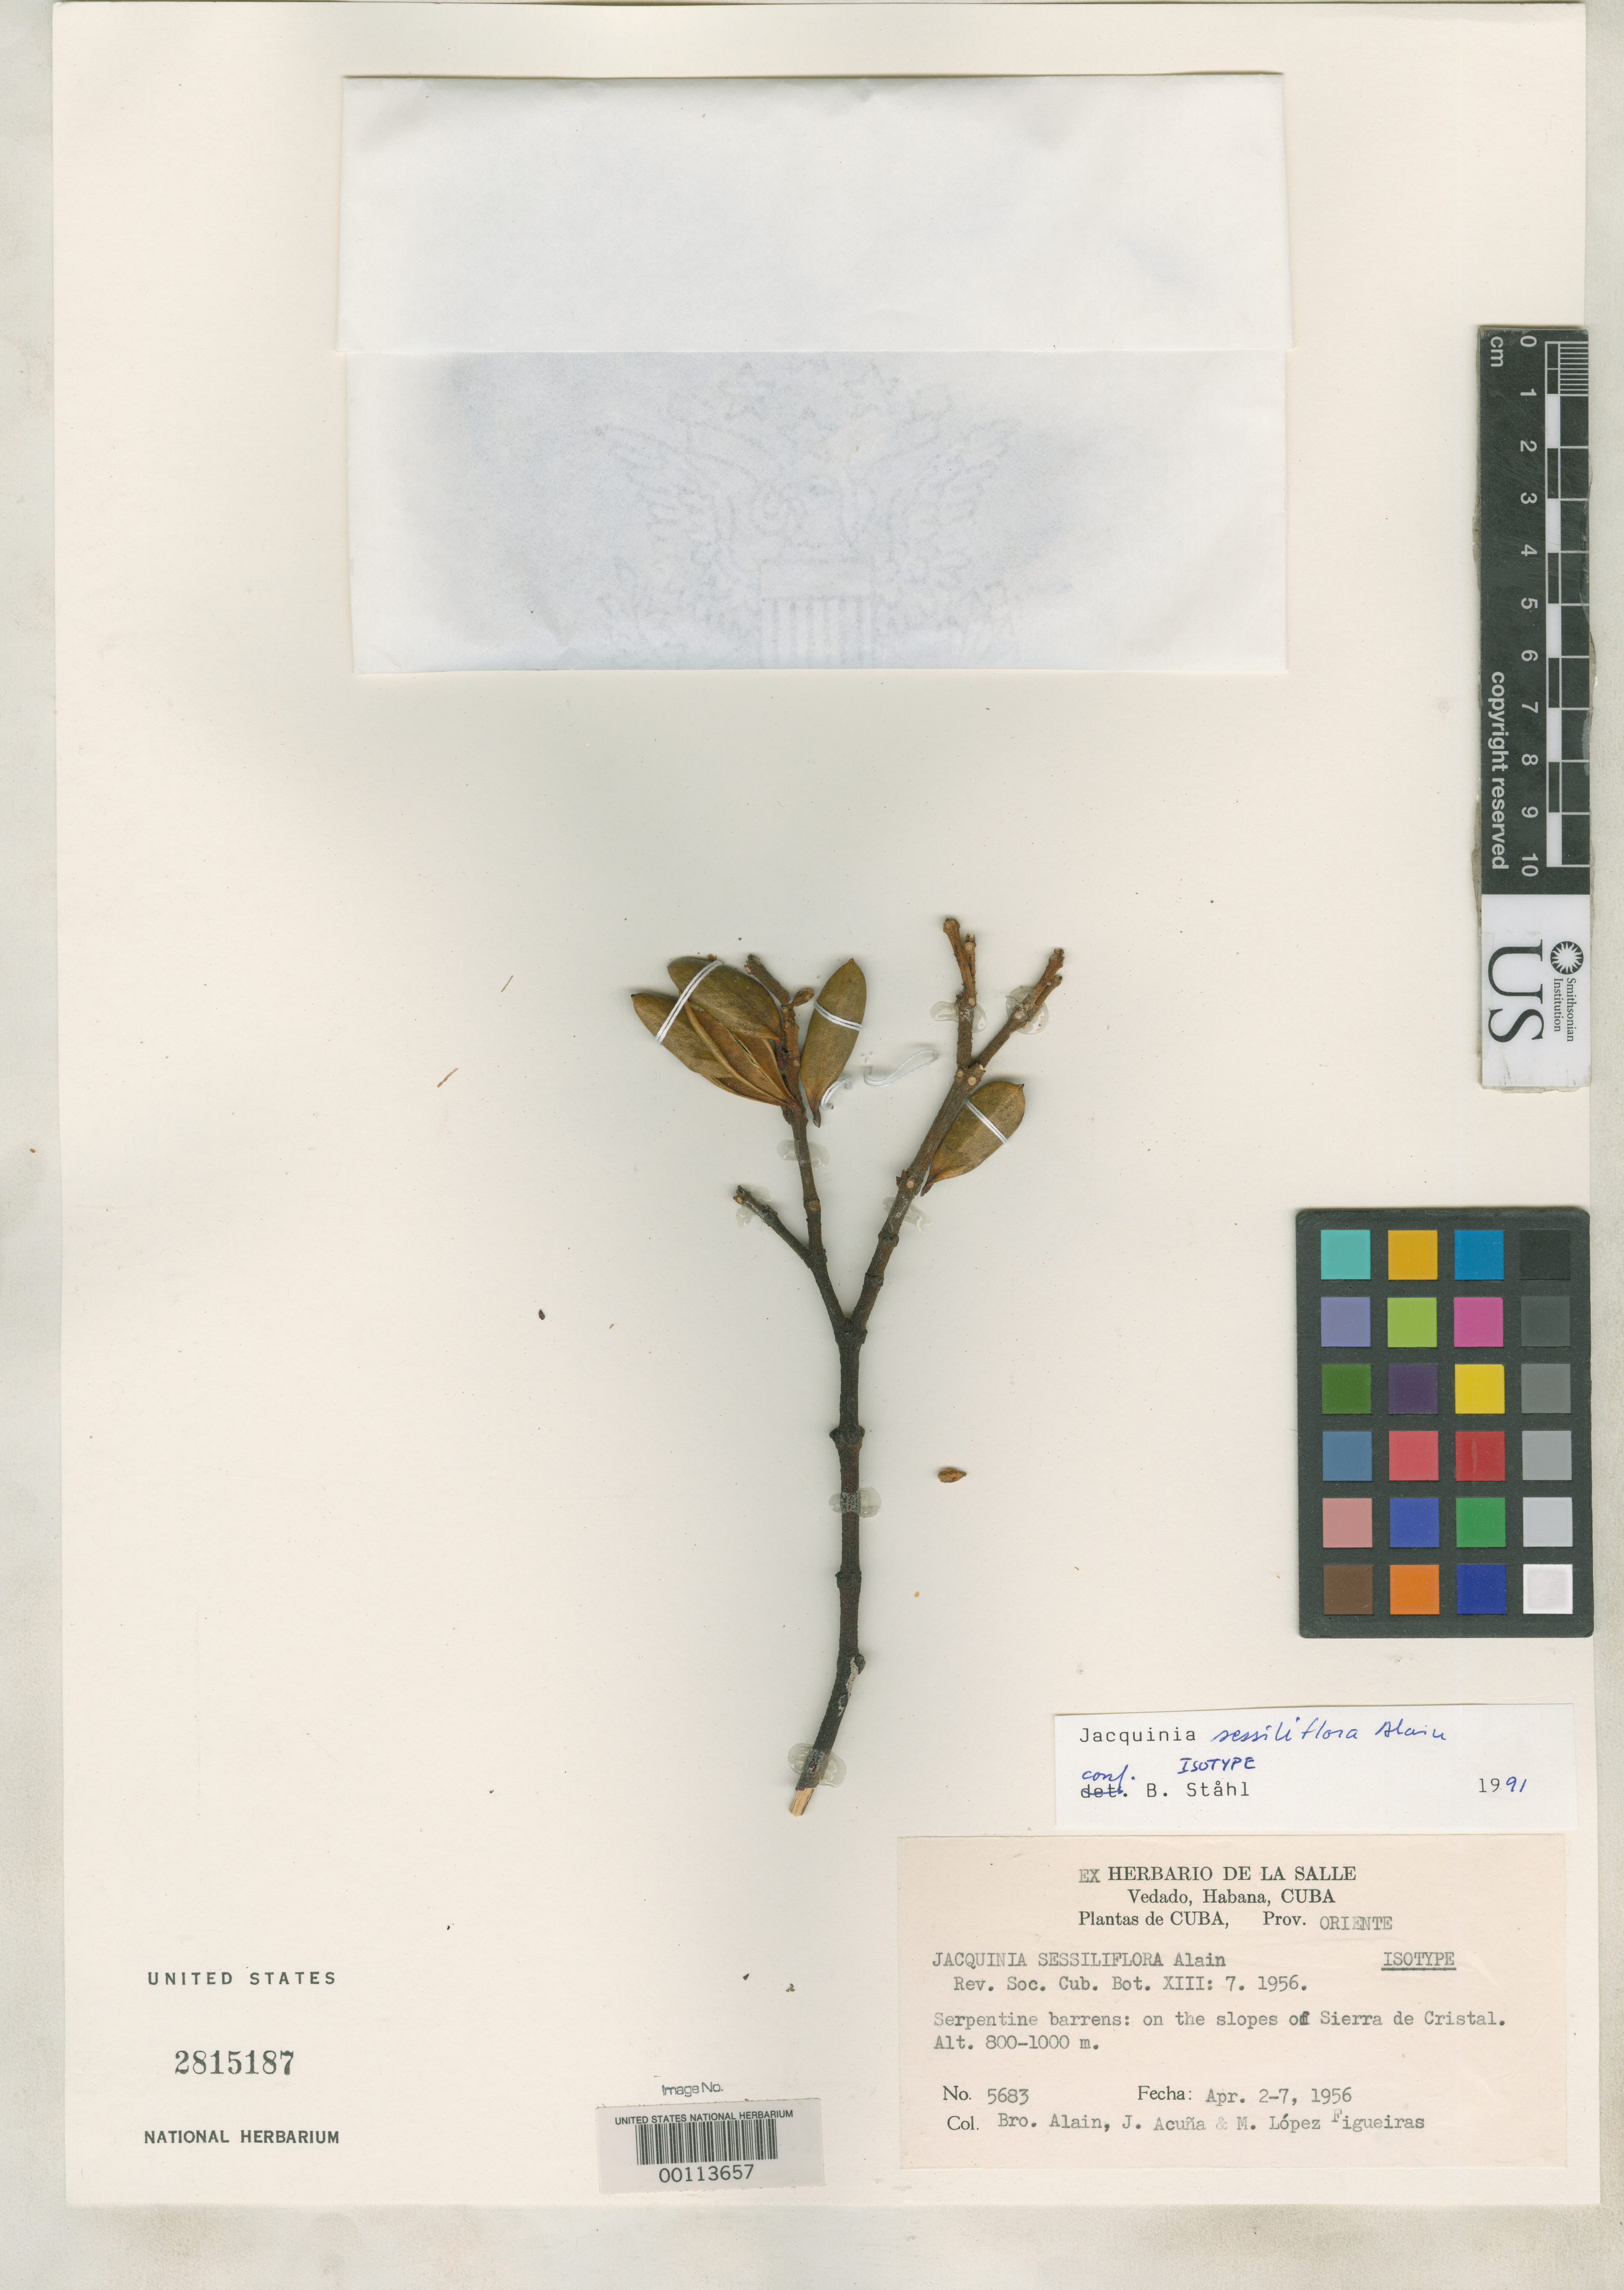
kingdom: Plantae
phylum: Tracheophyta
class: Magnoliopsida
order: Ericales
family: Primulaceae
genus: Jacquinia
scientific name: Jacquinia sessiliflora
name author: Alain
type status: Isotype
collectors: A. H. Liogier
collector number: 5683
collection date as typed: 02 Apr 1956 to 07 Apr 1956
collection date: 1956-04-02/1956-04-07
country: Cuba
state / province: Oriente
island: Greater Antilles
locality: Sierra de Cristal.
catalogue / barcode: US 2815187